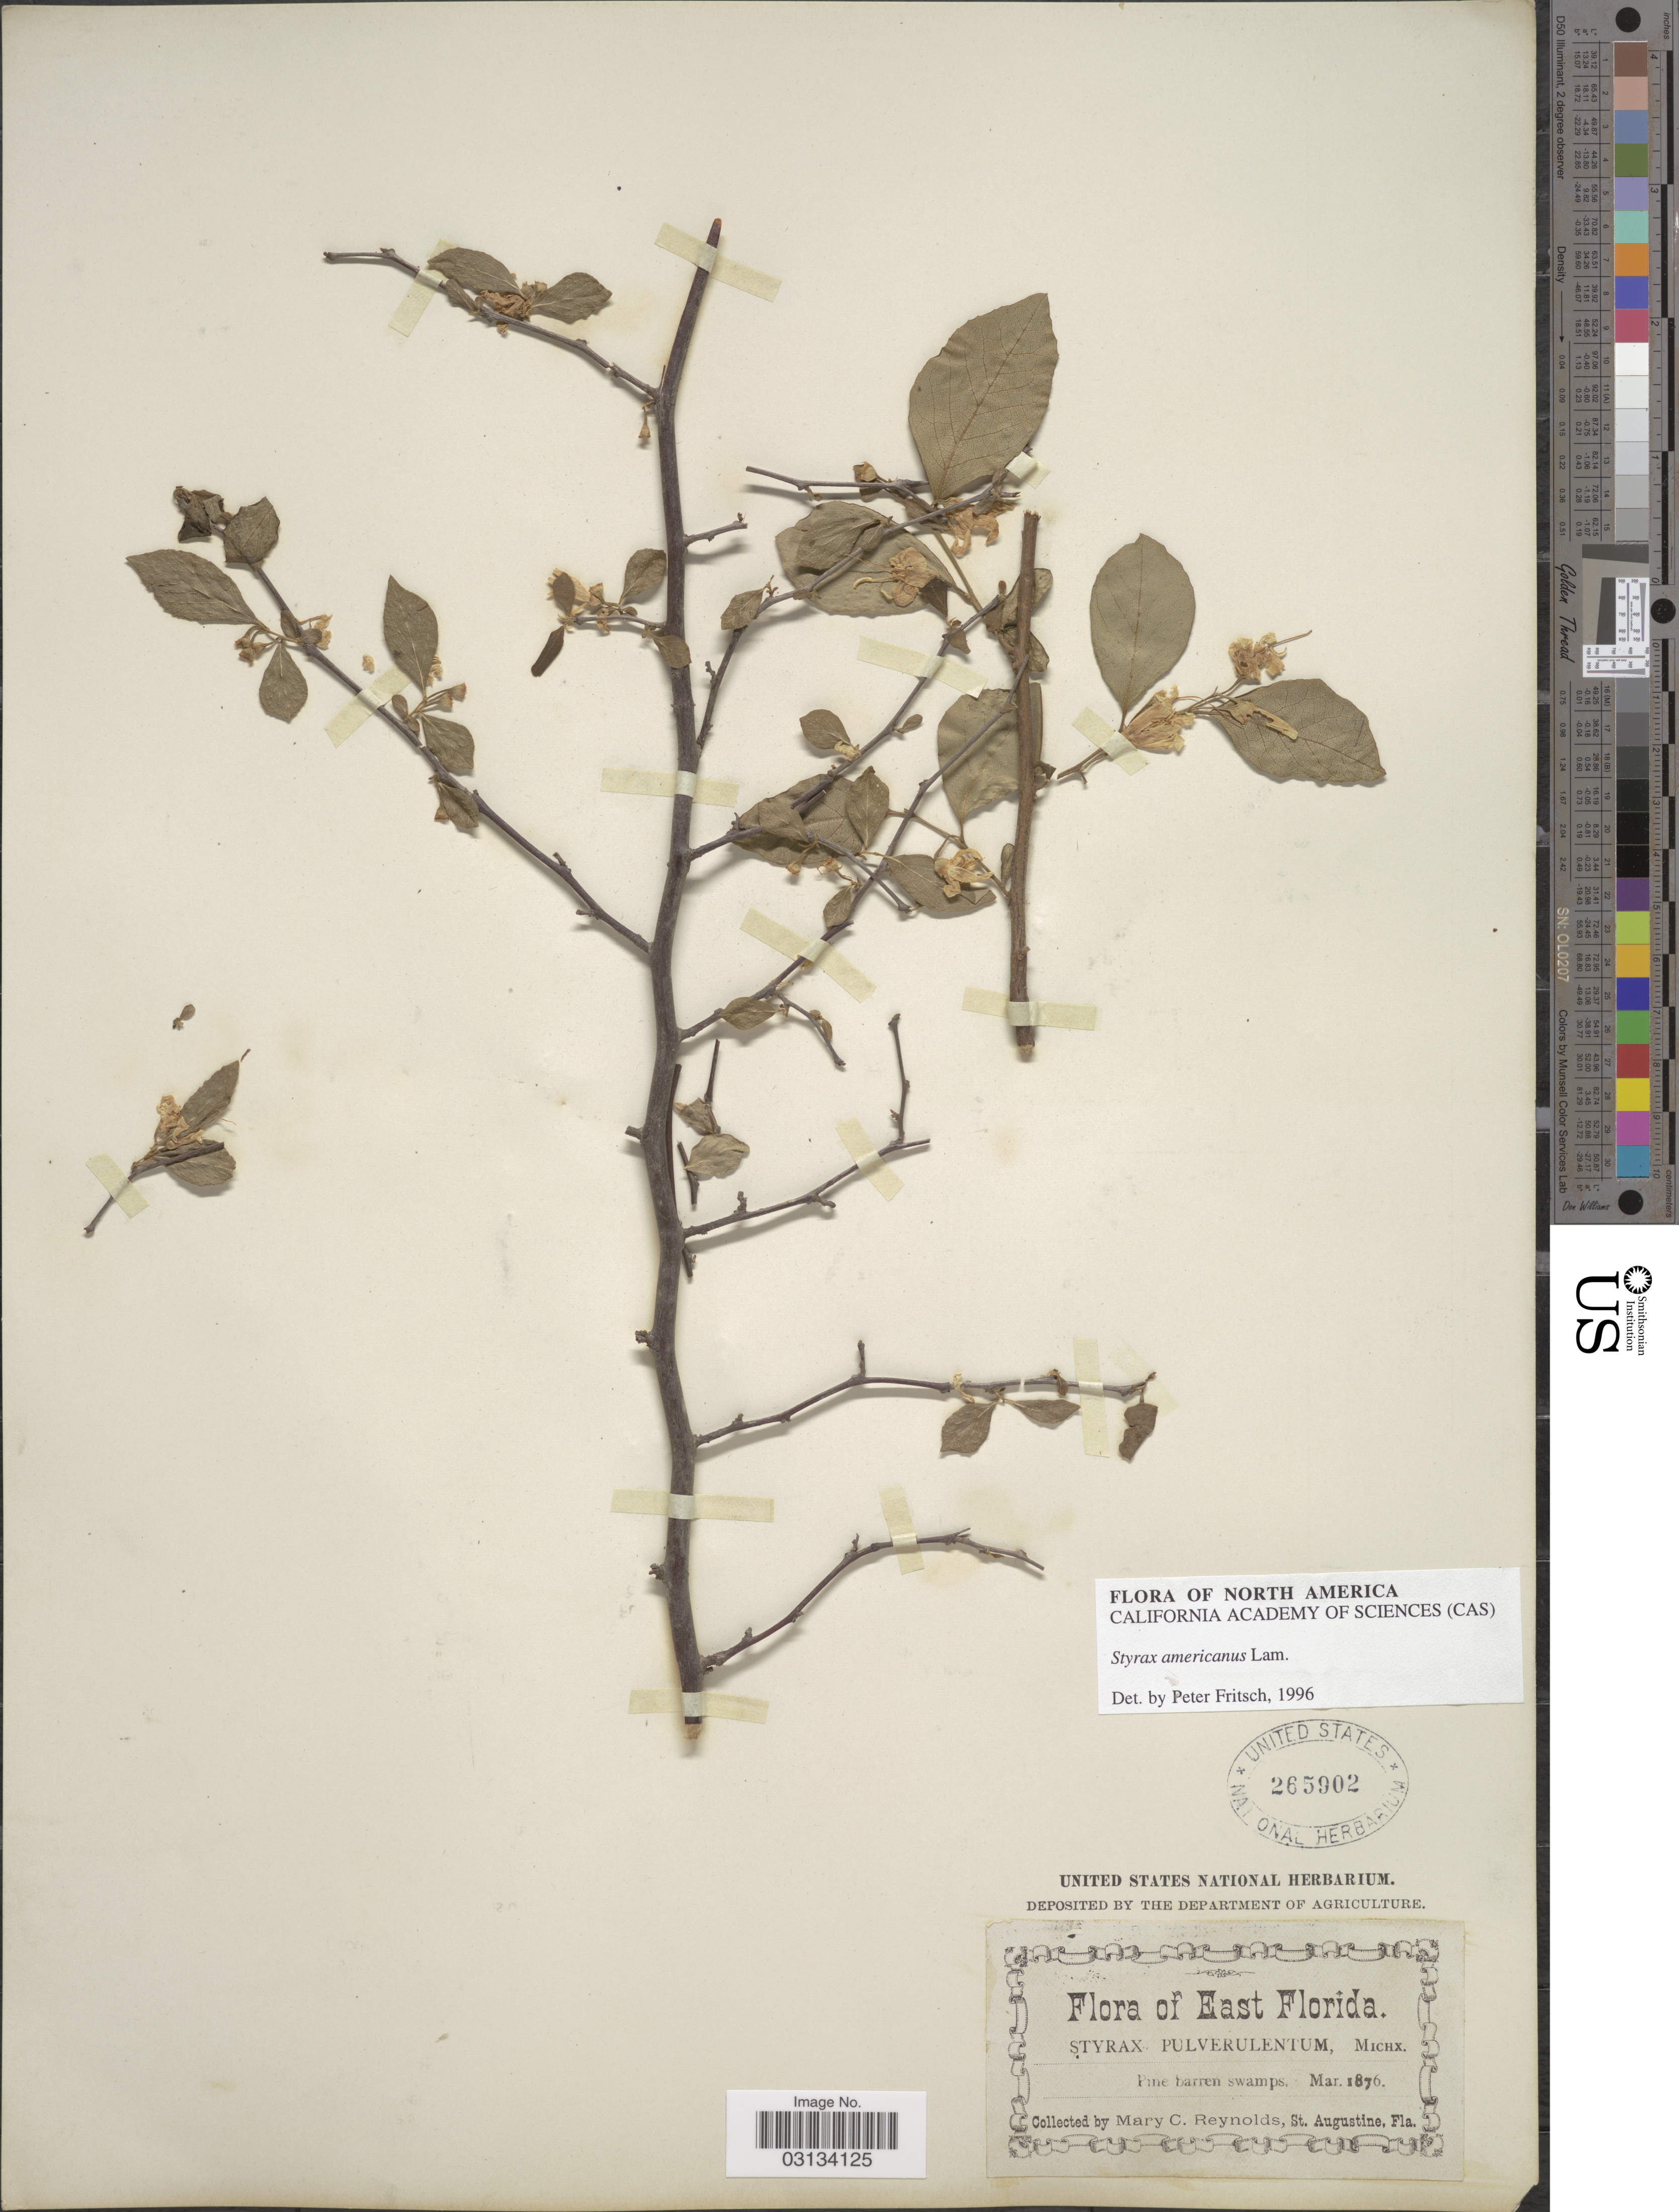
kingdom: Plantae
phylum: Tracheophyta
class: Magnoliopsida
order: Ericales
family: Styracaceae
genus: Styrax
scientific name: Styrax americanus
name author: Lam.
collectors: M. Reynolds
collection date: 1876-03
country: United States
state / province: Florida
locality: East Florida. Pine barren swamps.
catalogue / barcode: US 265902